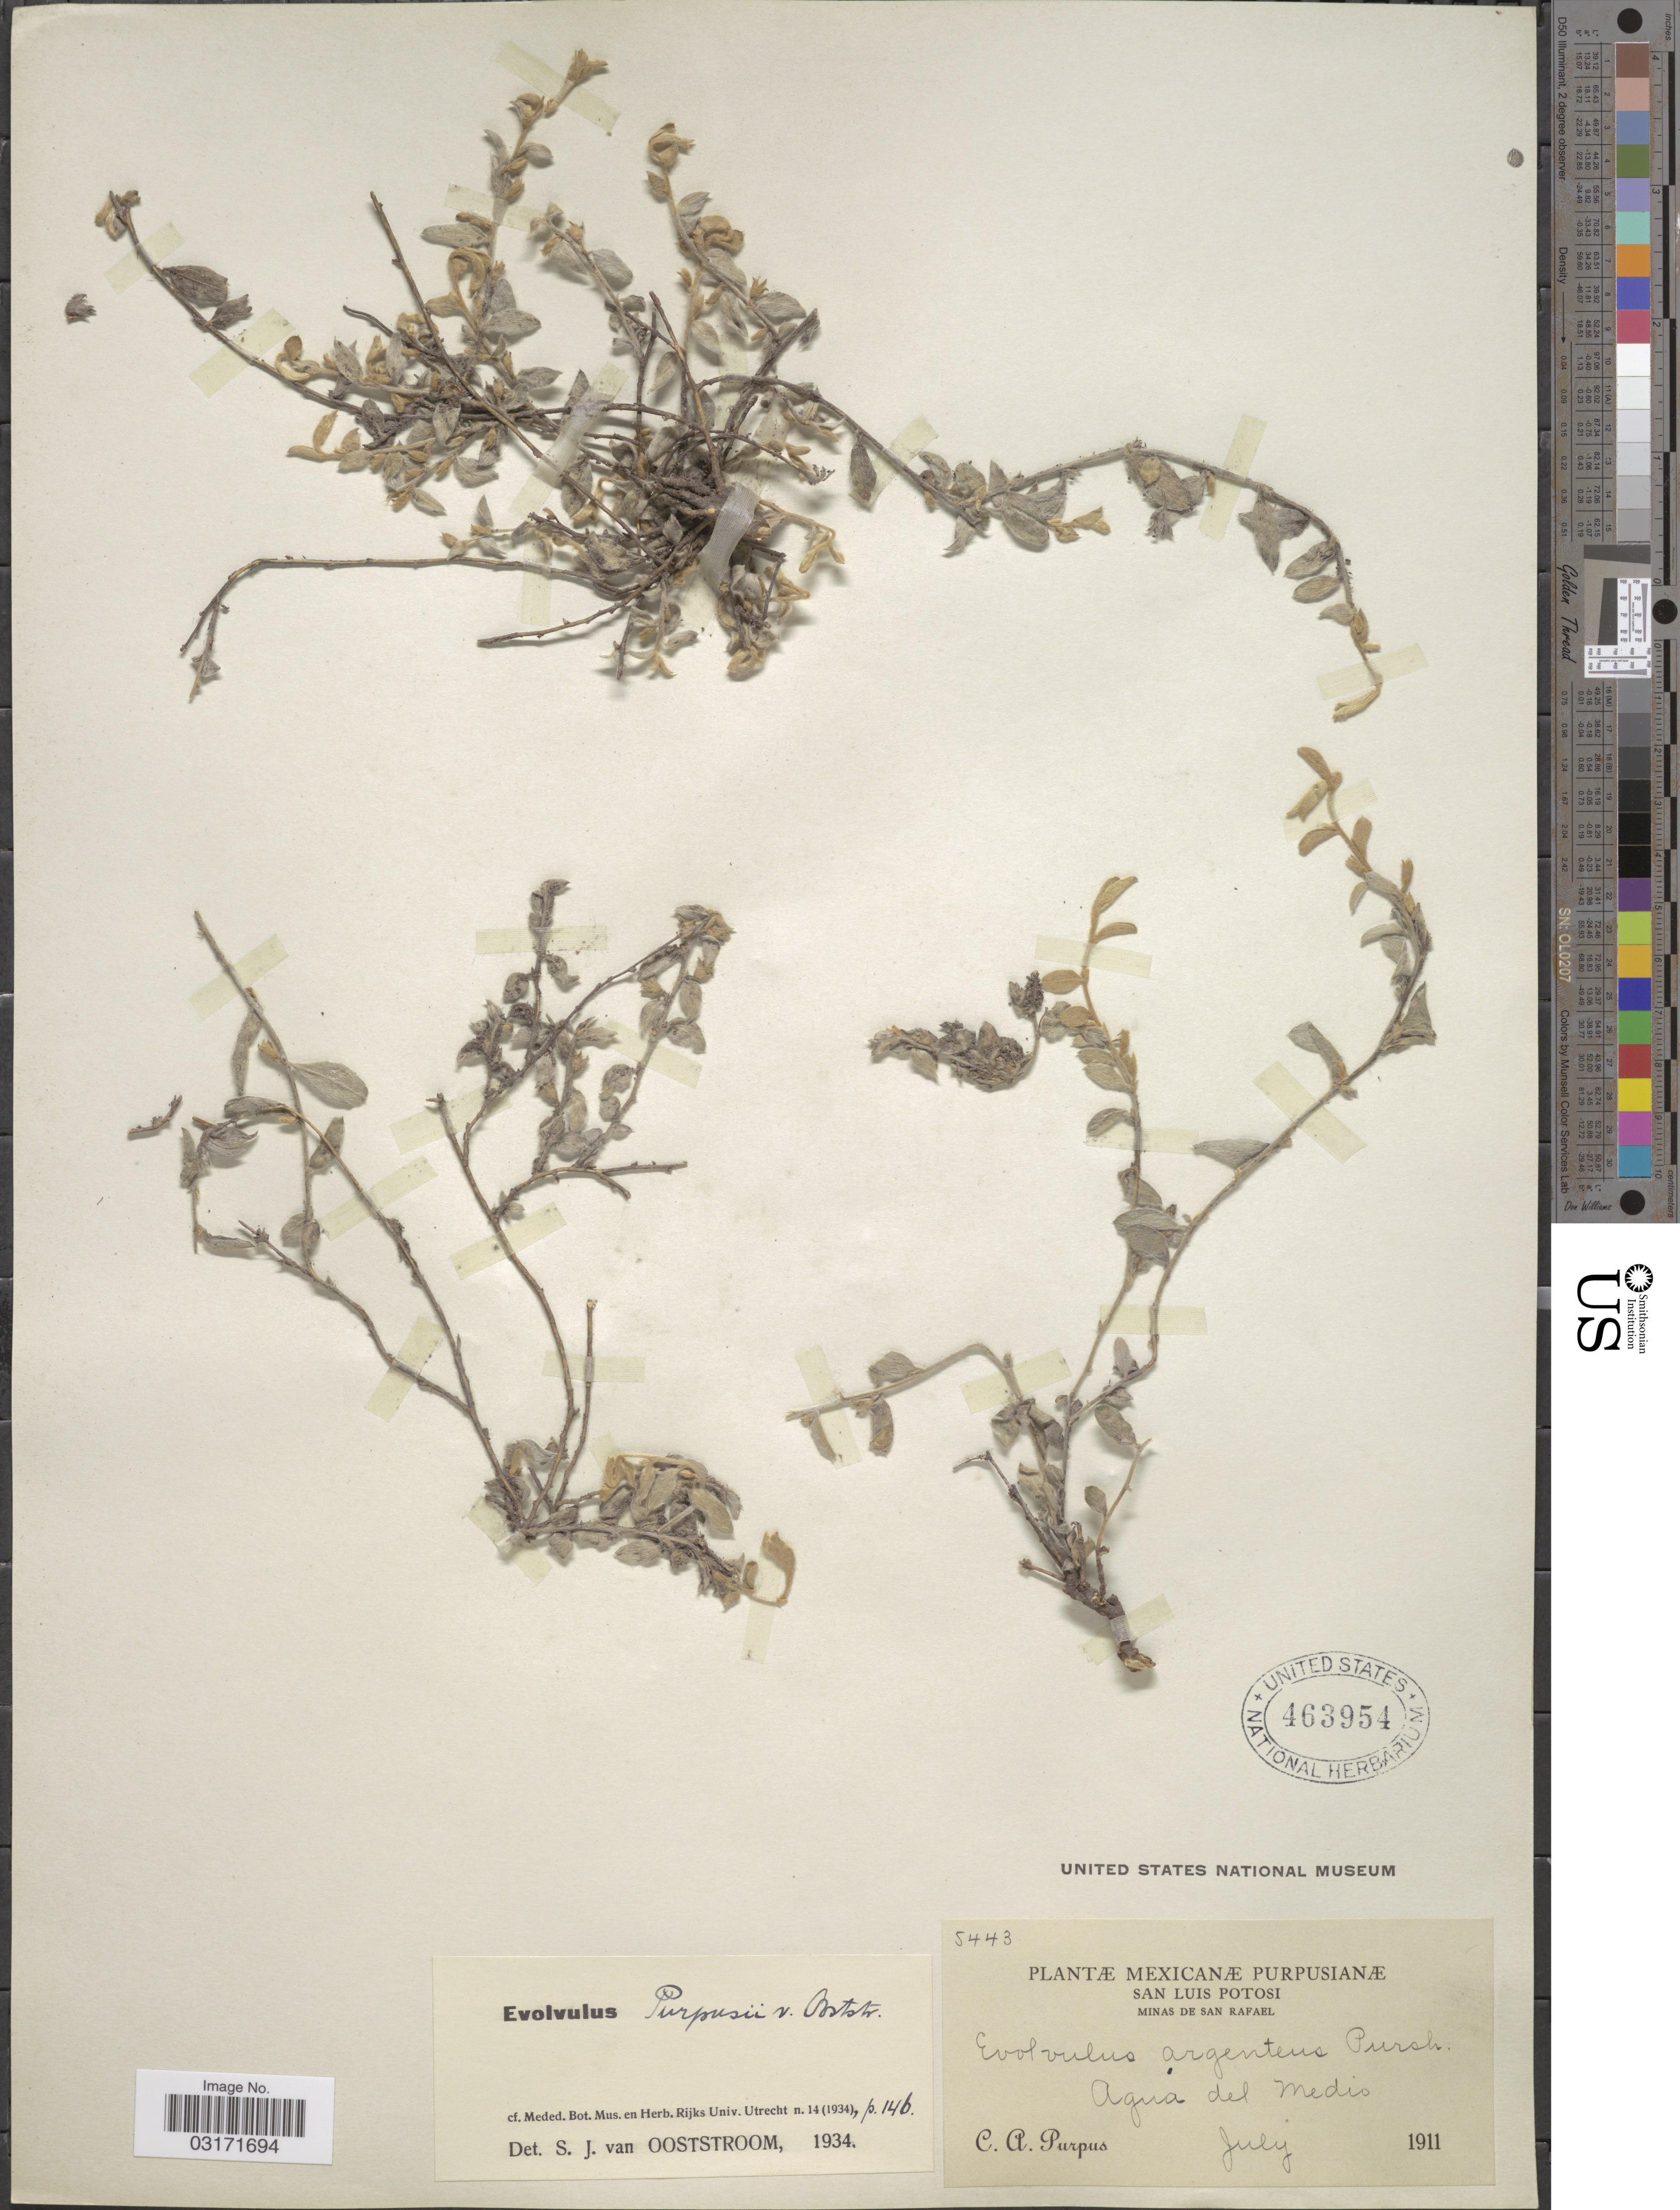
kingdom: Plantae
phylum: Tracheophyta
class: Magnoliopsida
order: Solanales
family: Convolvulaceae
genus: Evolvulus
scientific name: Evolvulus sericeus var. sericeus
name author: Sw.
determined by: Wendt, Thomas L.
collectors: C. A. Purpus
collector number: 5443*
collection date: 1911-07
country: Mexico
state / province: San Luis Potosí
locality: Minas de San Rafael, Agua del medio.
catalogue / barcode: US 463954